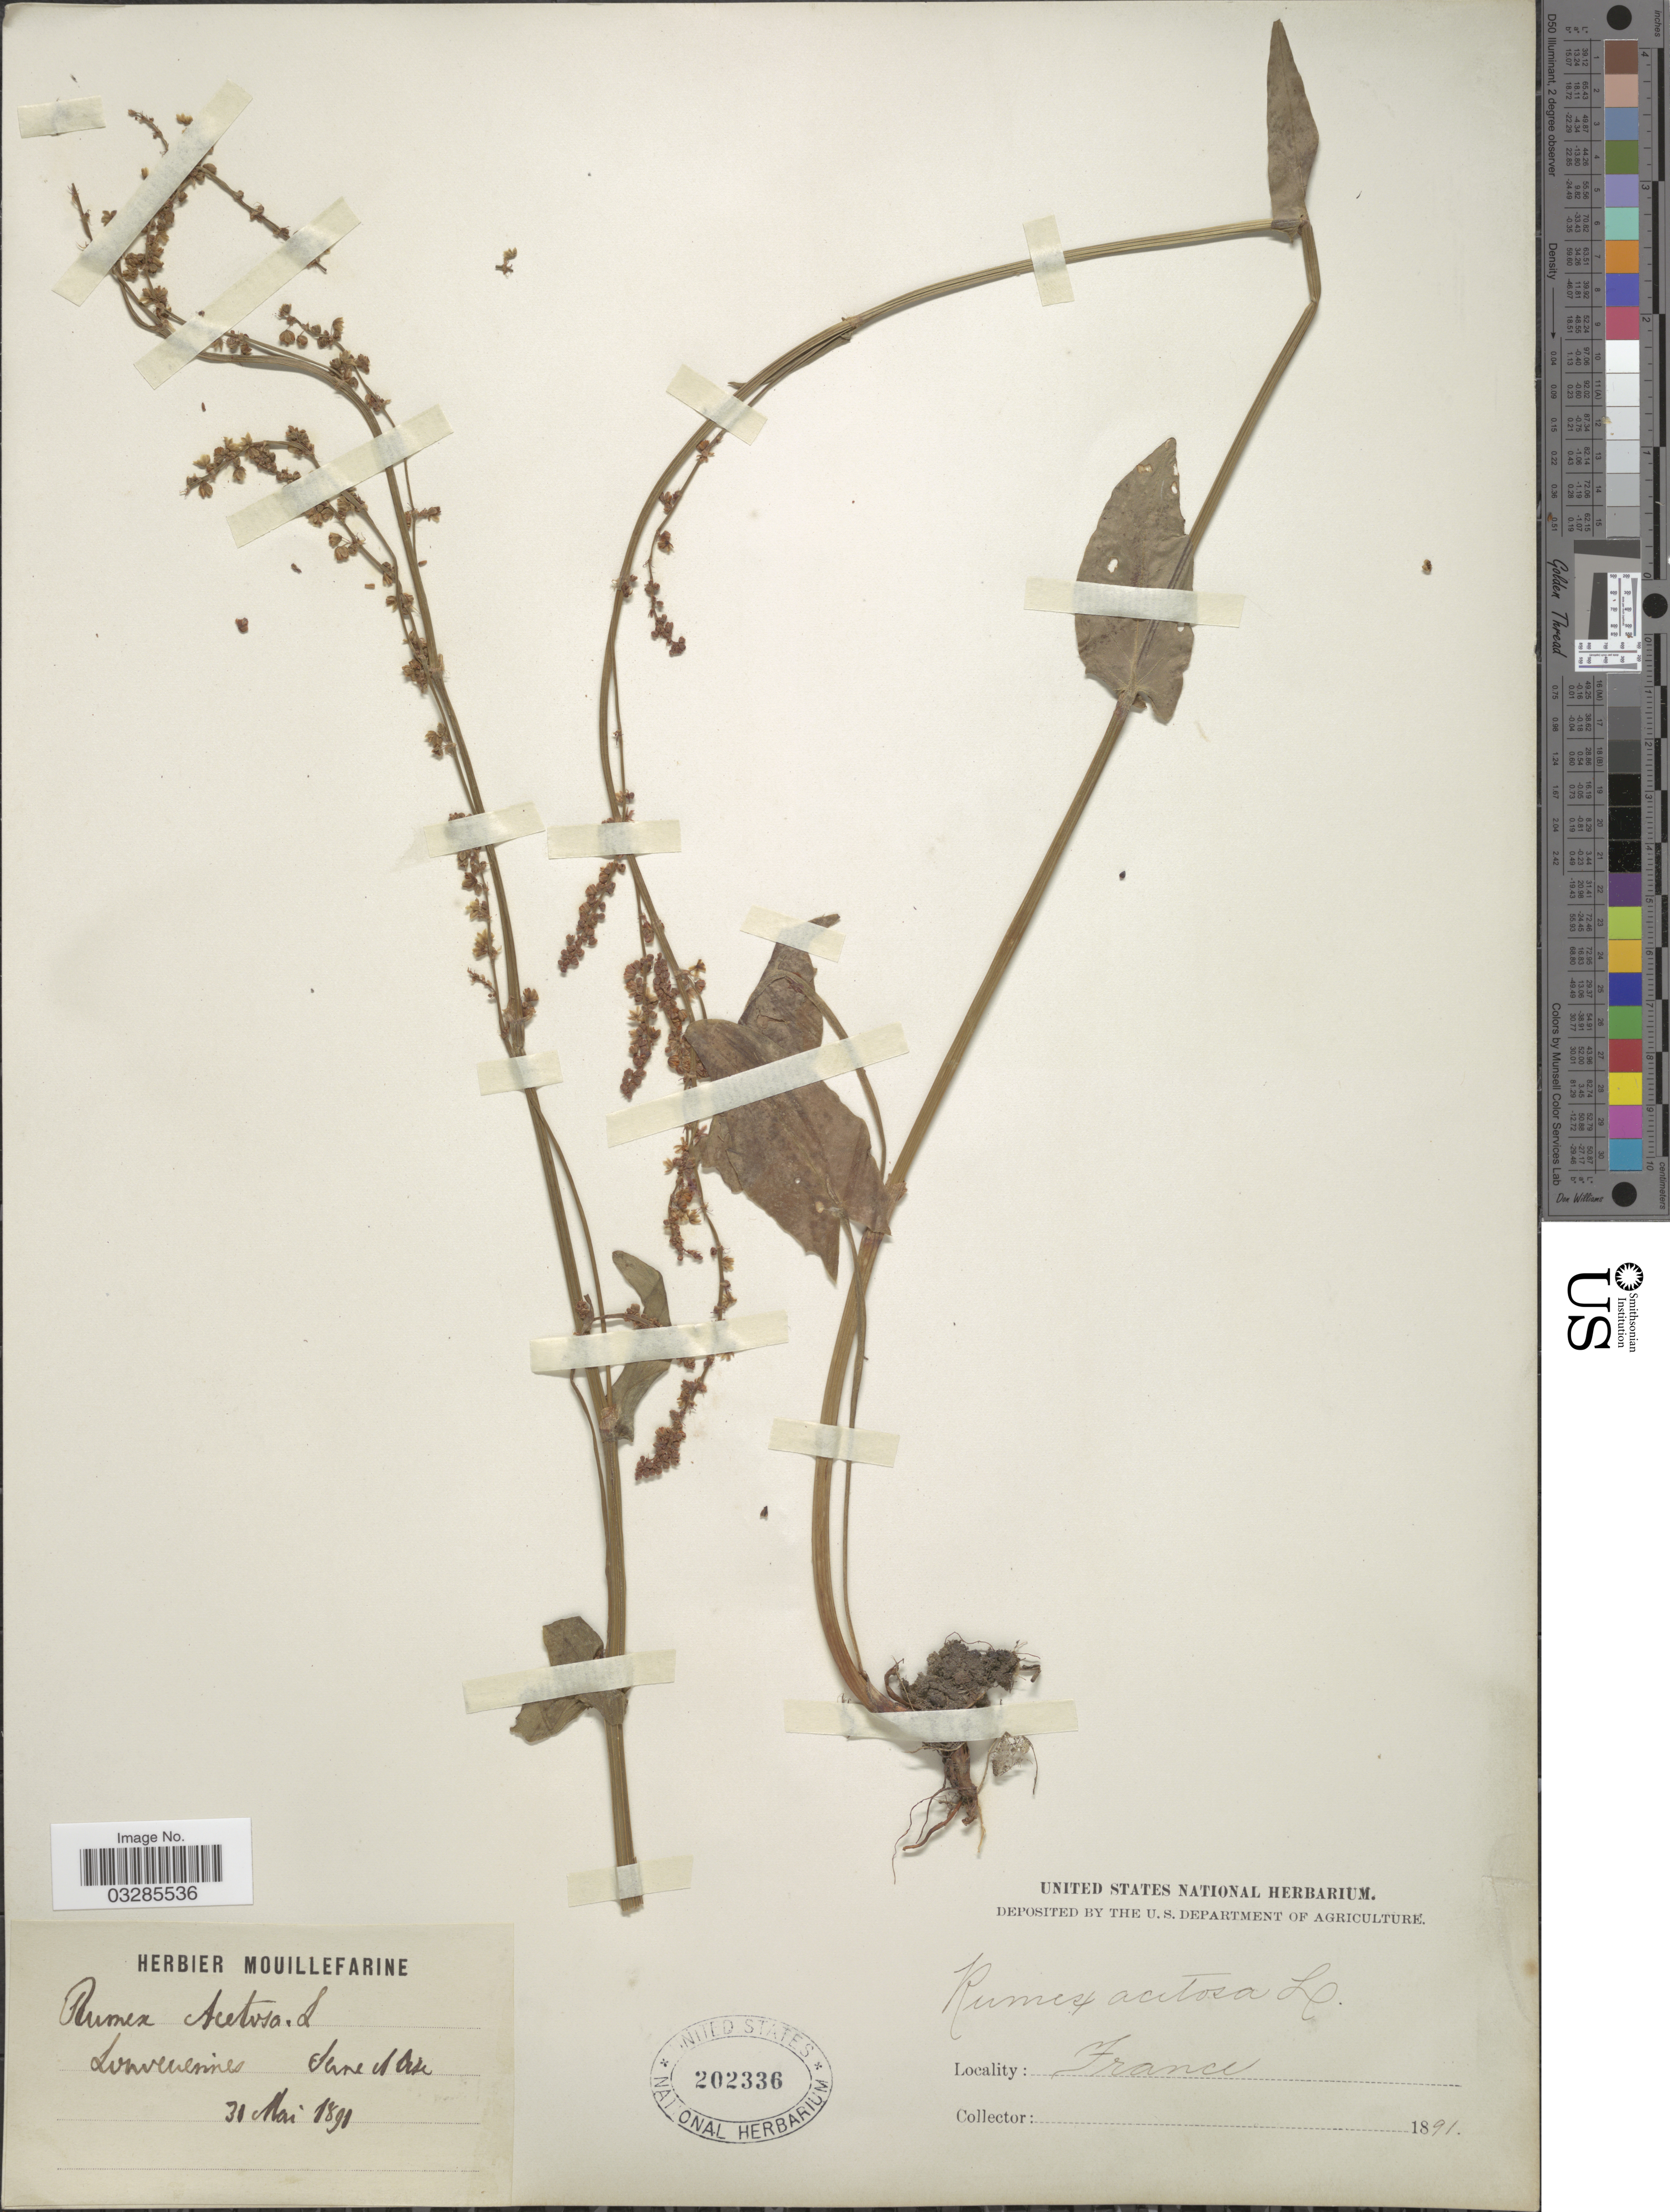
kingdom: Plantae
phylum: Tracheophyta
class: Magnoliopsida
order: Caryophyllales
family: Polygonaceae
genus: Rumex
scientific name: Rumex acetosa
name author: L.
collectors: ex herb. Mouillefarine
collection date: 1891-05-31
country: France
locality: Louveciennes. Seine et Oise.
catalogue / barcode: US 202336